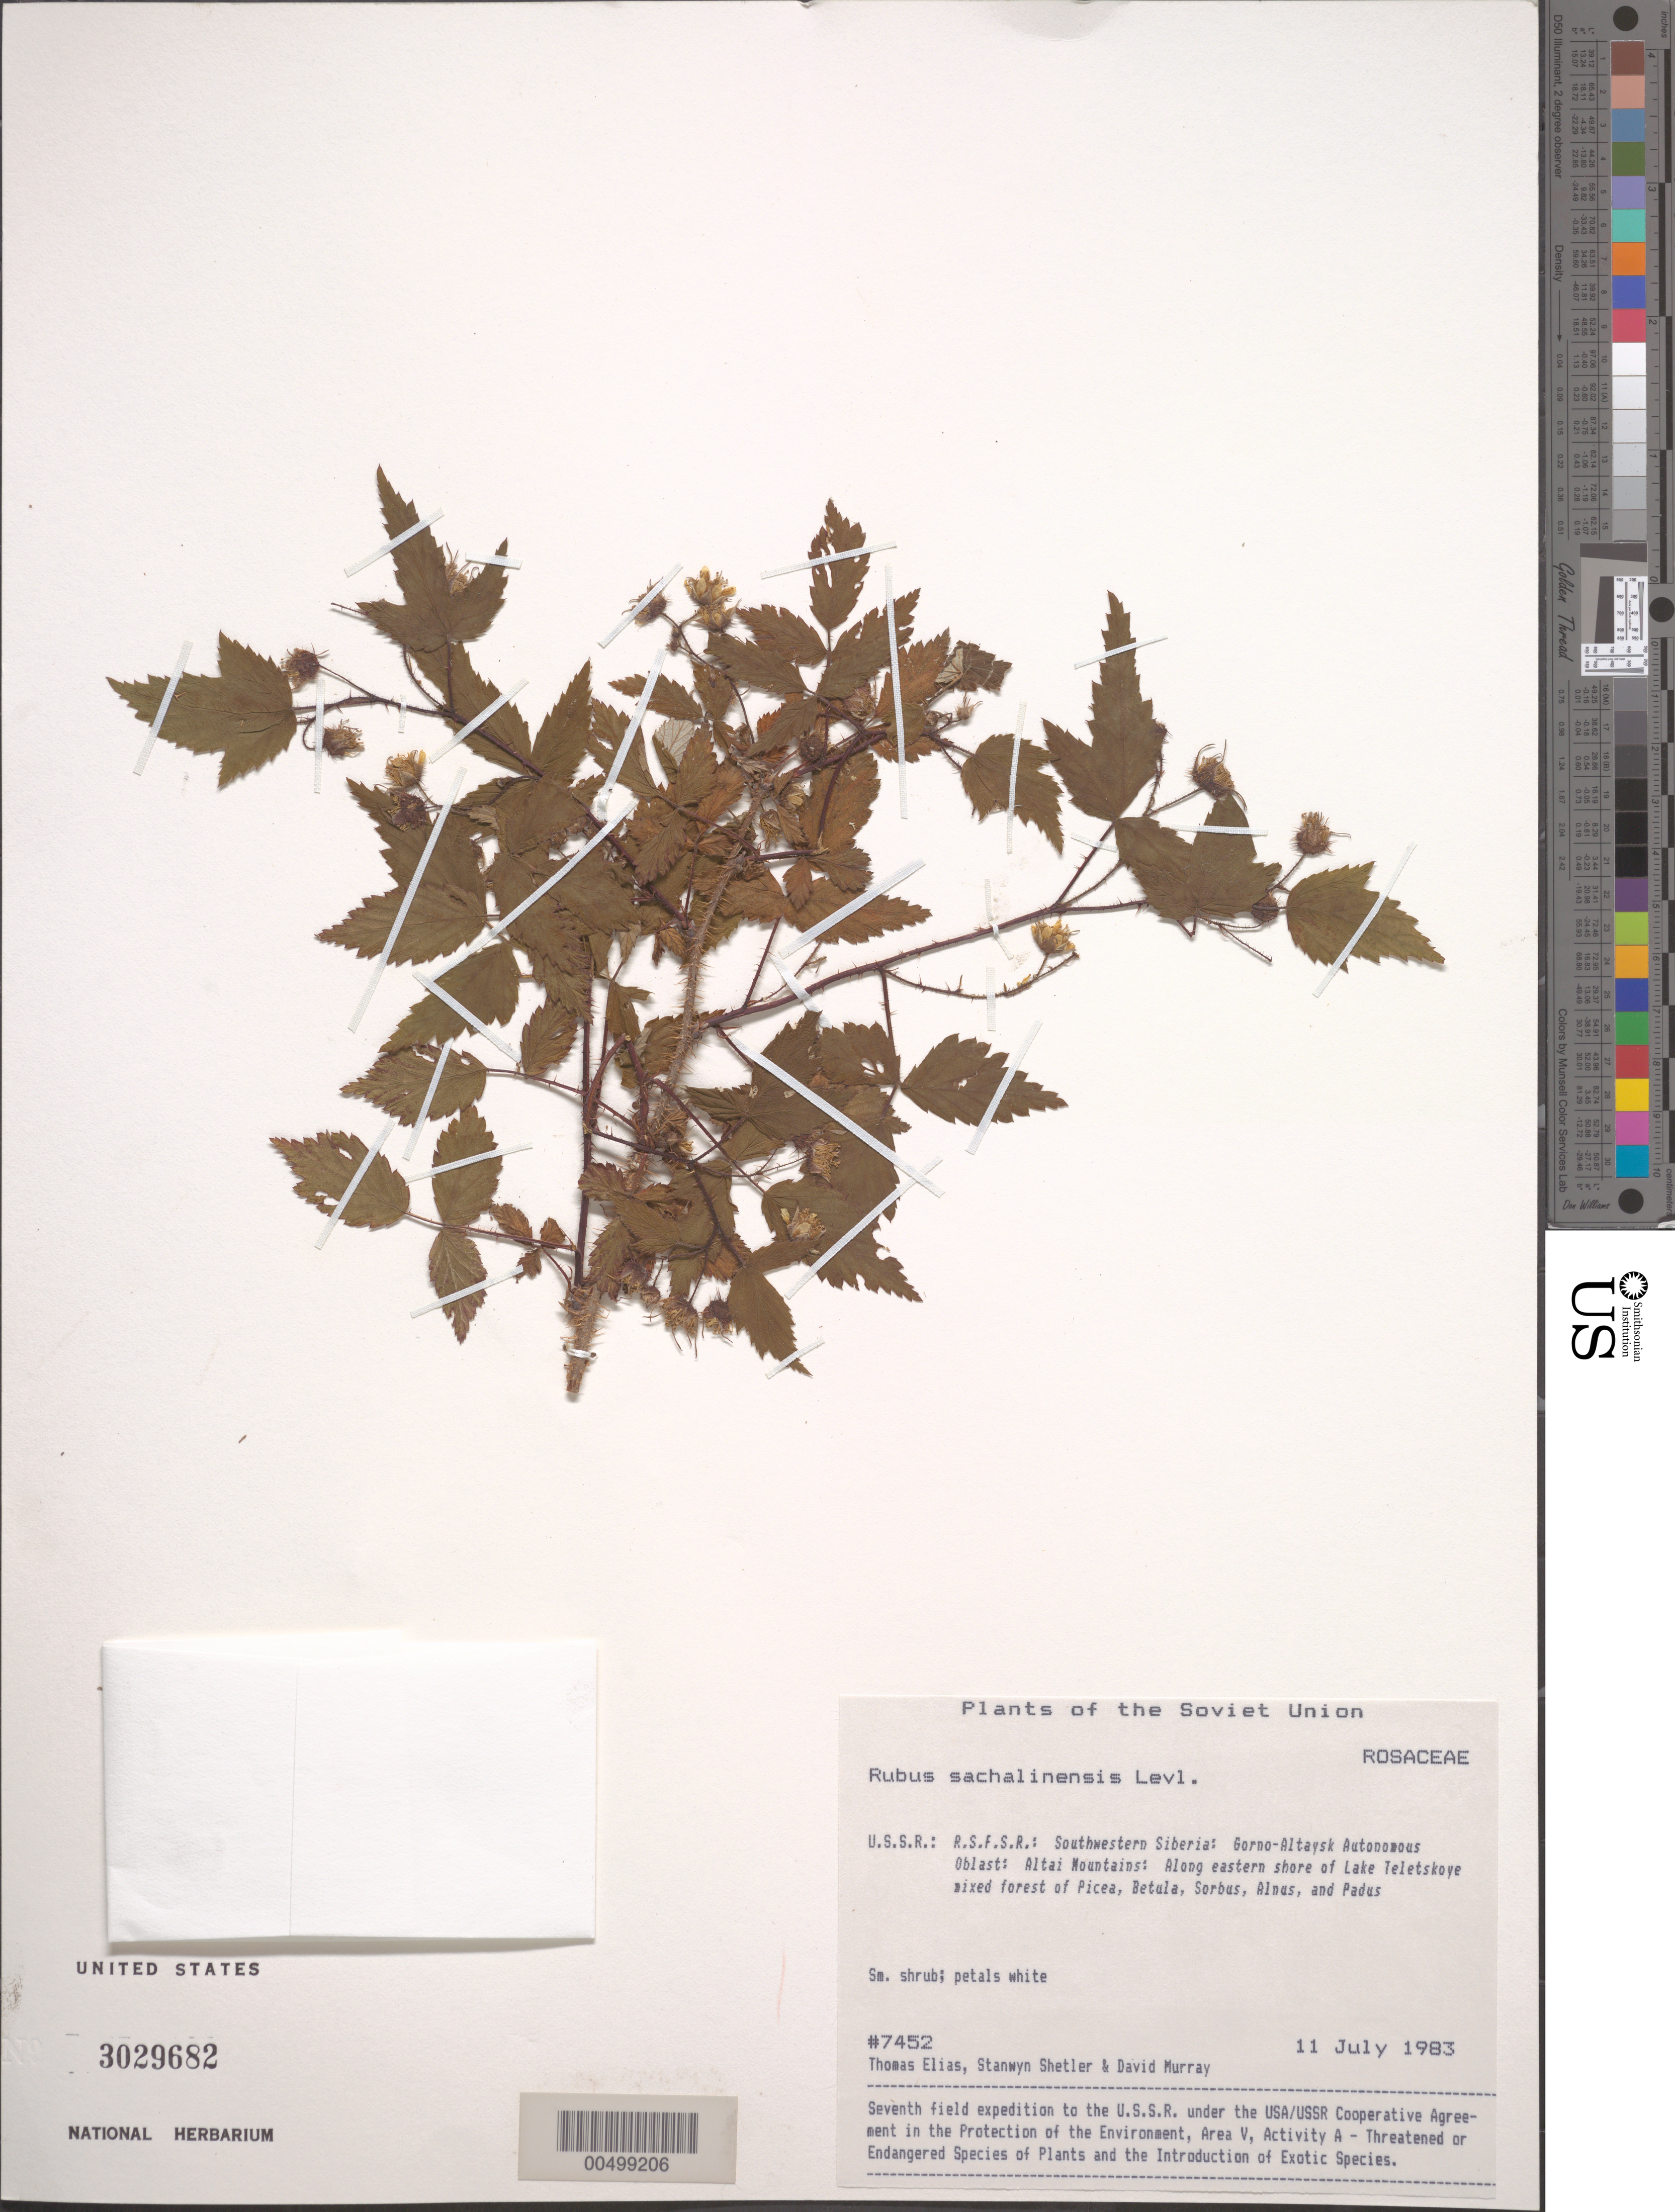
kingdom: Plantae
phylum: Tracheophyta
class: Magnoliopsida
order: Rosales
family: Rosaceae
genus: Rubus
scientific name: Rubus sachalinensis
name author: Levl.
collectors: T. Elias, S. Shetler & D. F. Murray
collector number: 7452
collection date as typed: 11 Jul 1983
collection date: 1983-07-11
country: Russian Federation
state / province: Altai Republic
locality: Altai Mountains, along eastern shore of Lake Teletskoye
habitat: mixed forest of Picea, Betula, Sorbus, Alnus and Padus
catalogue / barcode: US 3029682